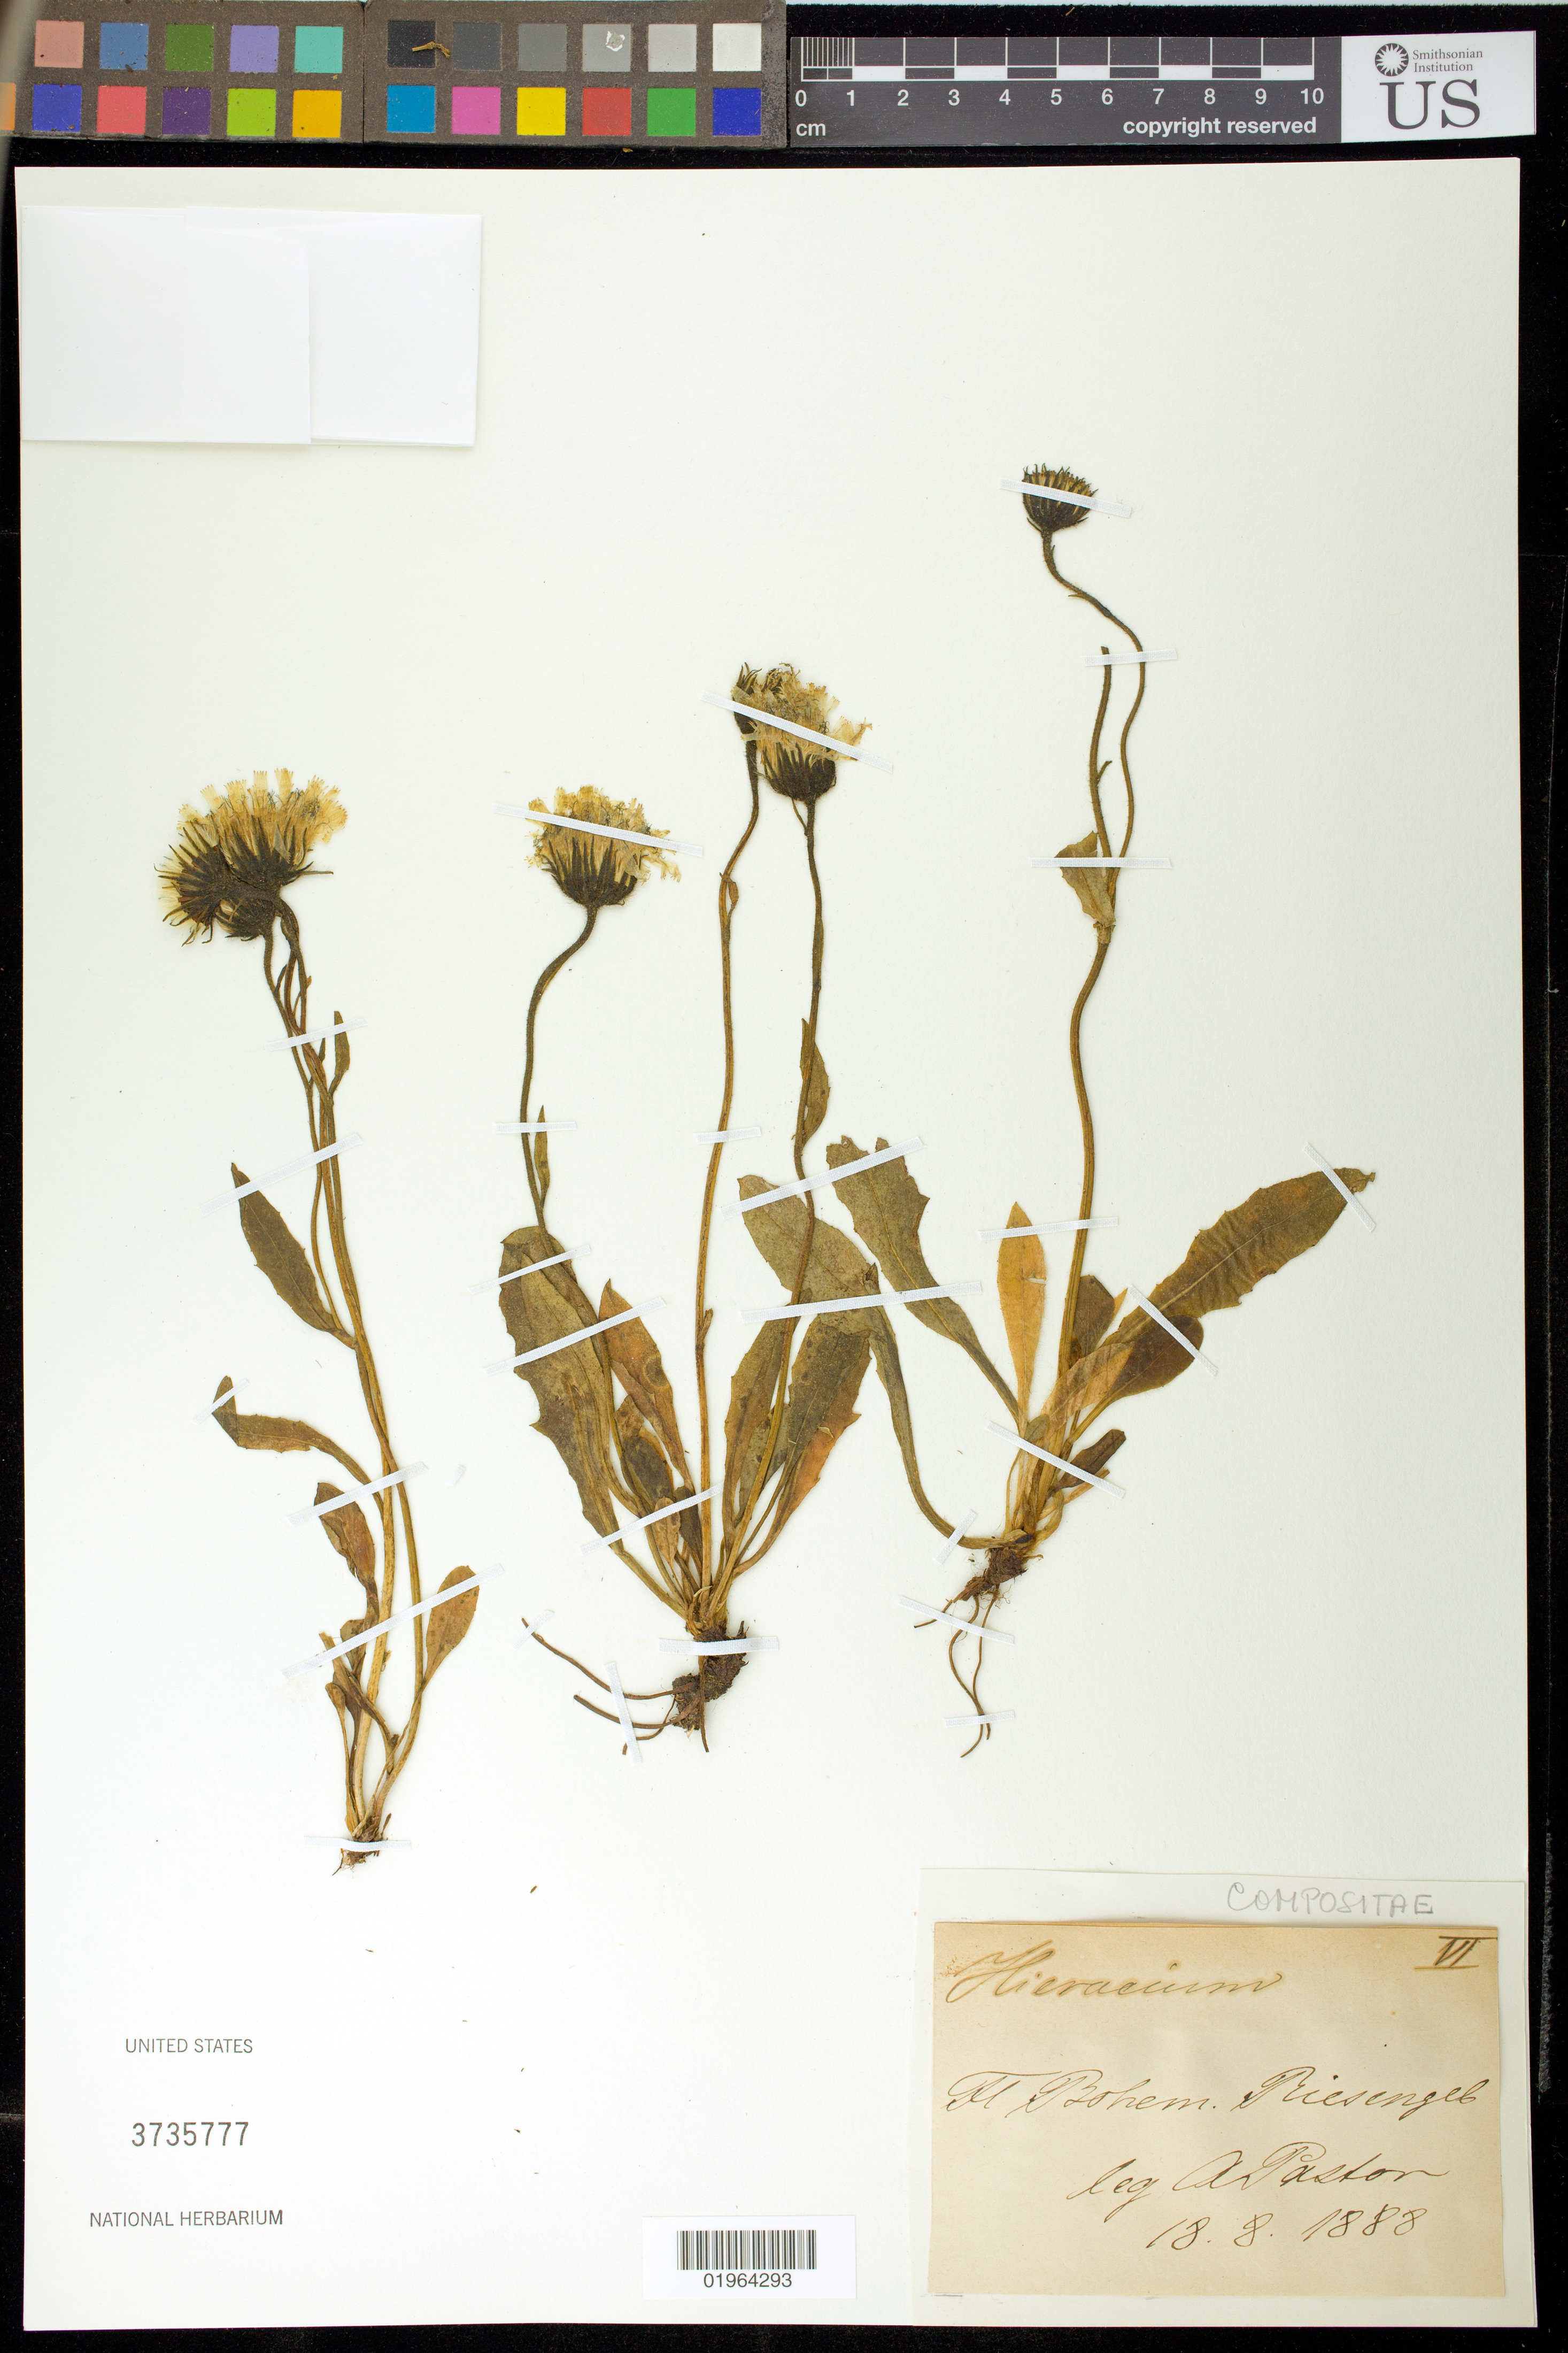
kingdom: Plantae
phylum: Tracheophyta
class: Magnoliopsida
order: Asterales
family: Asteraceae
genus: Hieracium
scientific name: Hieracium repandulare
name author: Druce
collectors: A. Pastor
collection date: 1888-08-18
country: Czechia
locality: Bohem.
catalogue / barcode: US 3735777